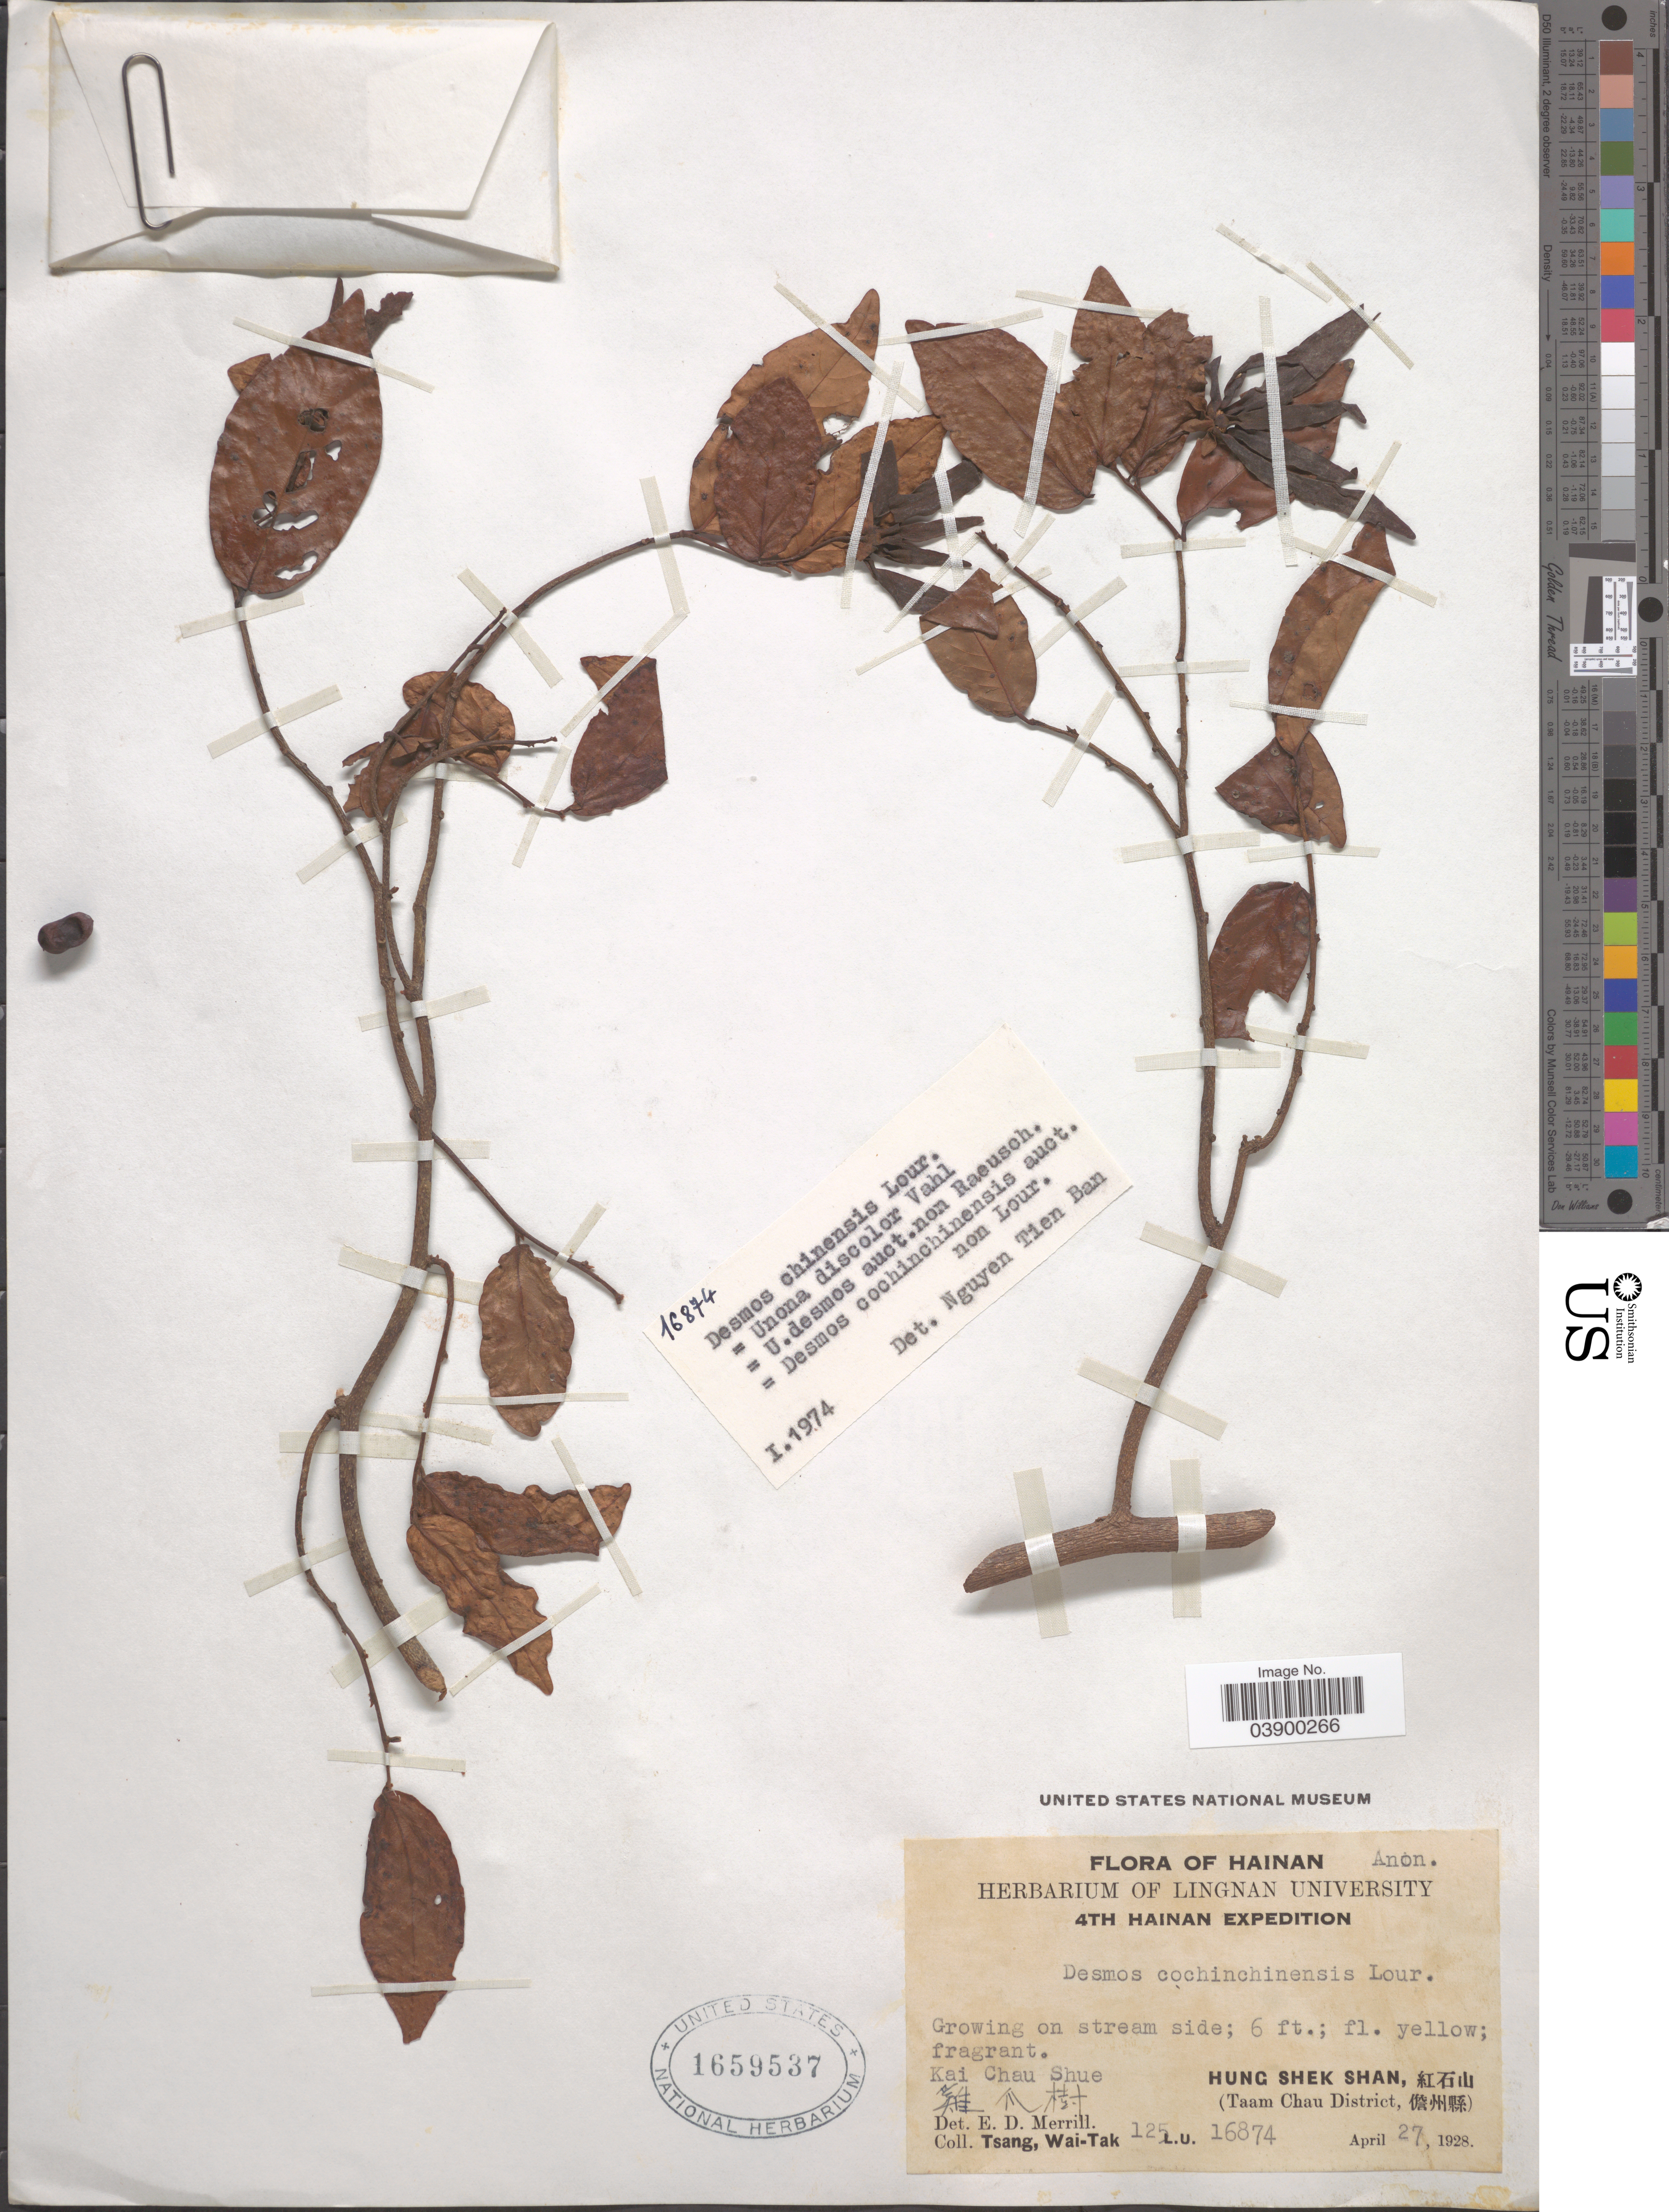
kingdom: Plantae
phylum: Tracheophyta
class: Magnoliopsida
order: Magnoliales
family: Annonaceae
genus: Desmos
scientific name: Desmos chinensis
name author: Lour.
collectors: W. T. Tsang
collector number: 125LU16874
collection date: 1928-04-27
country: China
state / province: Hainan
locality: Kai Chau Shue X. Hung Shek Shan, X. (Taam Chau District, X).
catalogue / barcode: US 1659537